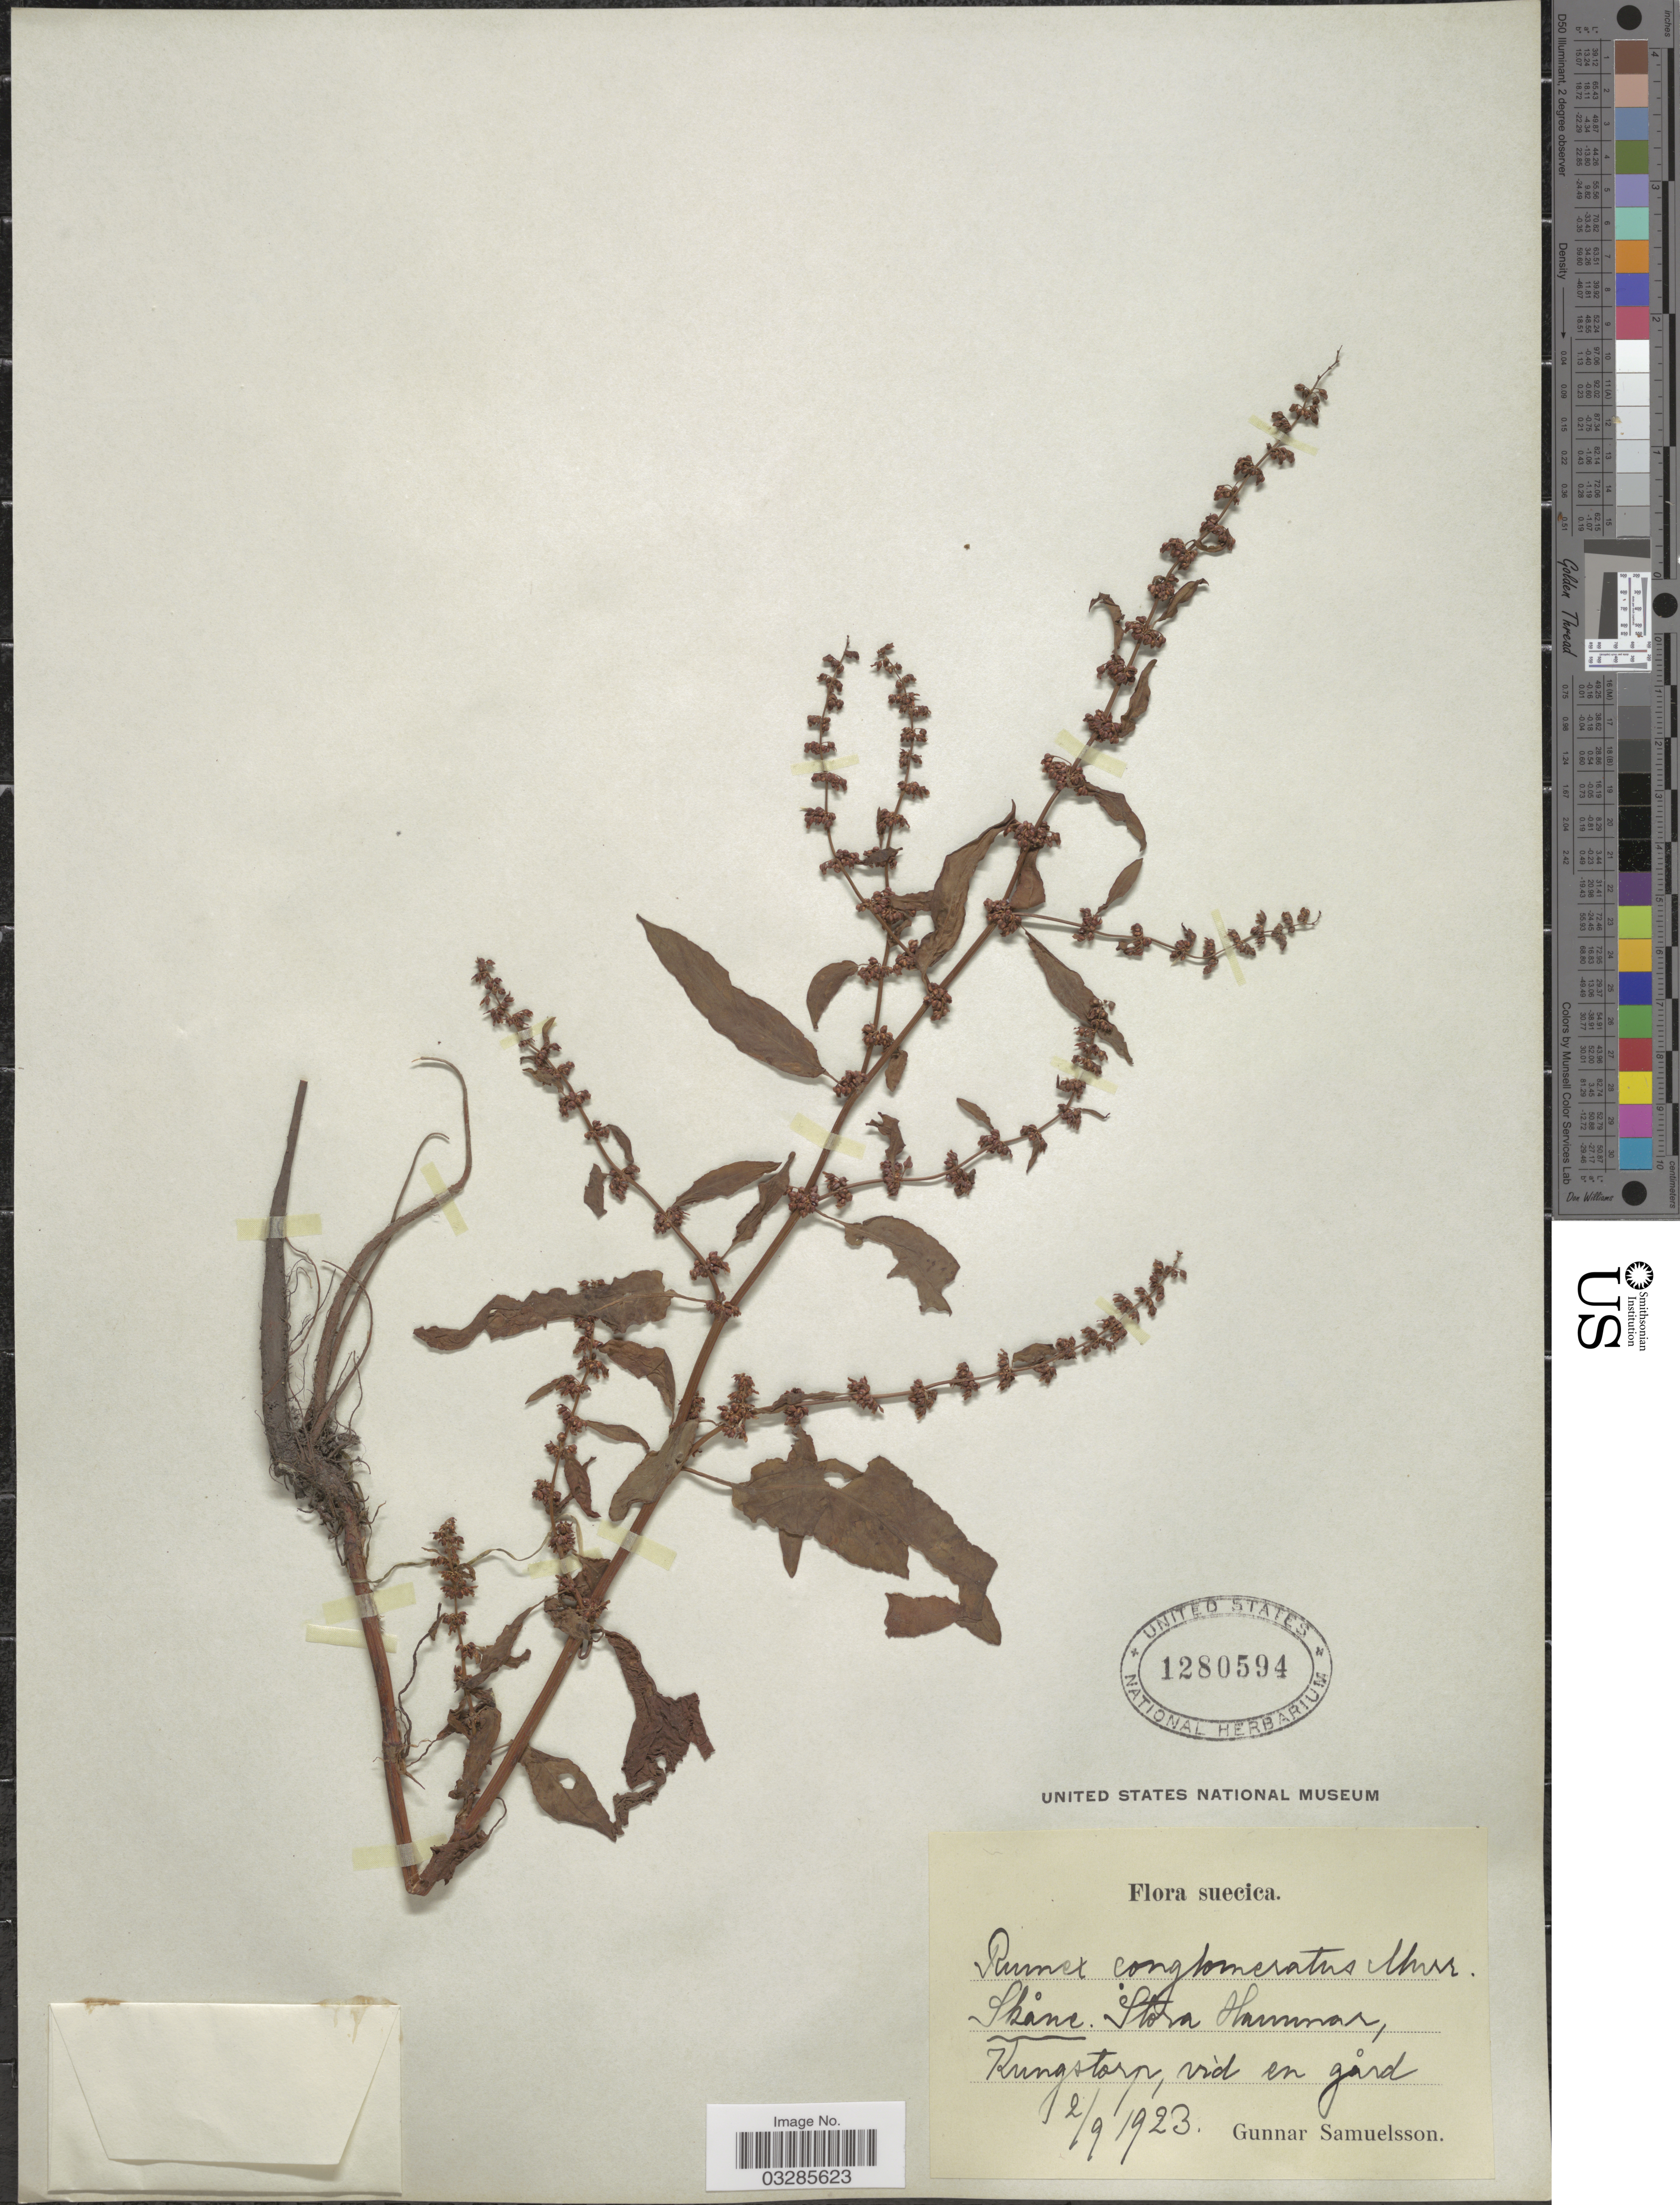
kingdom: Plantae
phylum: Tracheophyta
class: Magnoliopsida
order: Caryophyllales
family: Polygonaceae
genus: Rumex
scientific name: Rumex conglomeratus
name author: Murray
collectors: G. Samuelsson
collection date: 1923-09-02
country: Sweden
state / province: Skåne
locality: Suecica. Skåne. Stora Hammar, Kungstorp.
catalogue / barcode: US 1280594